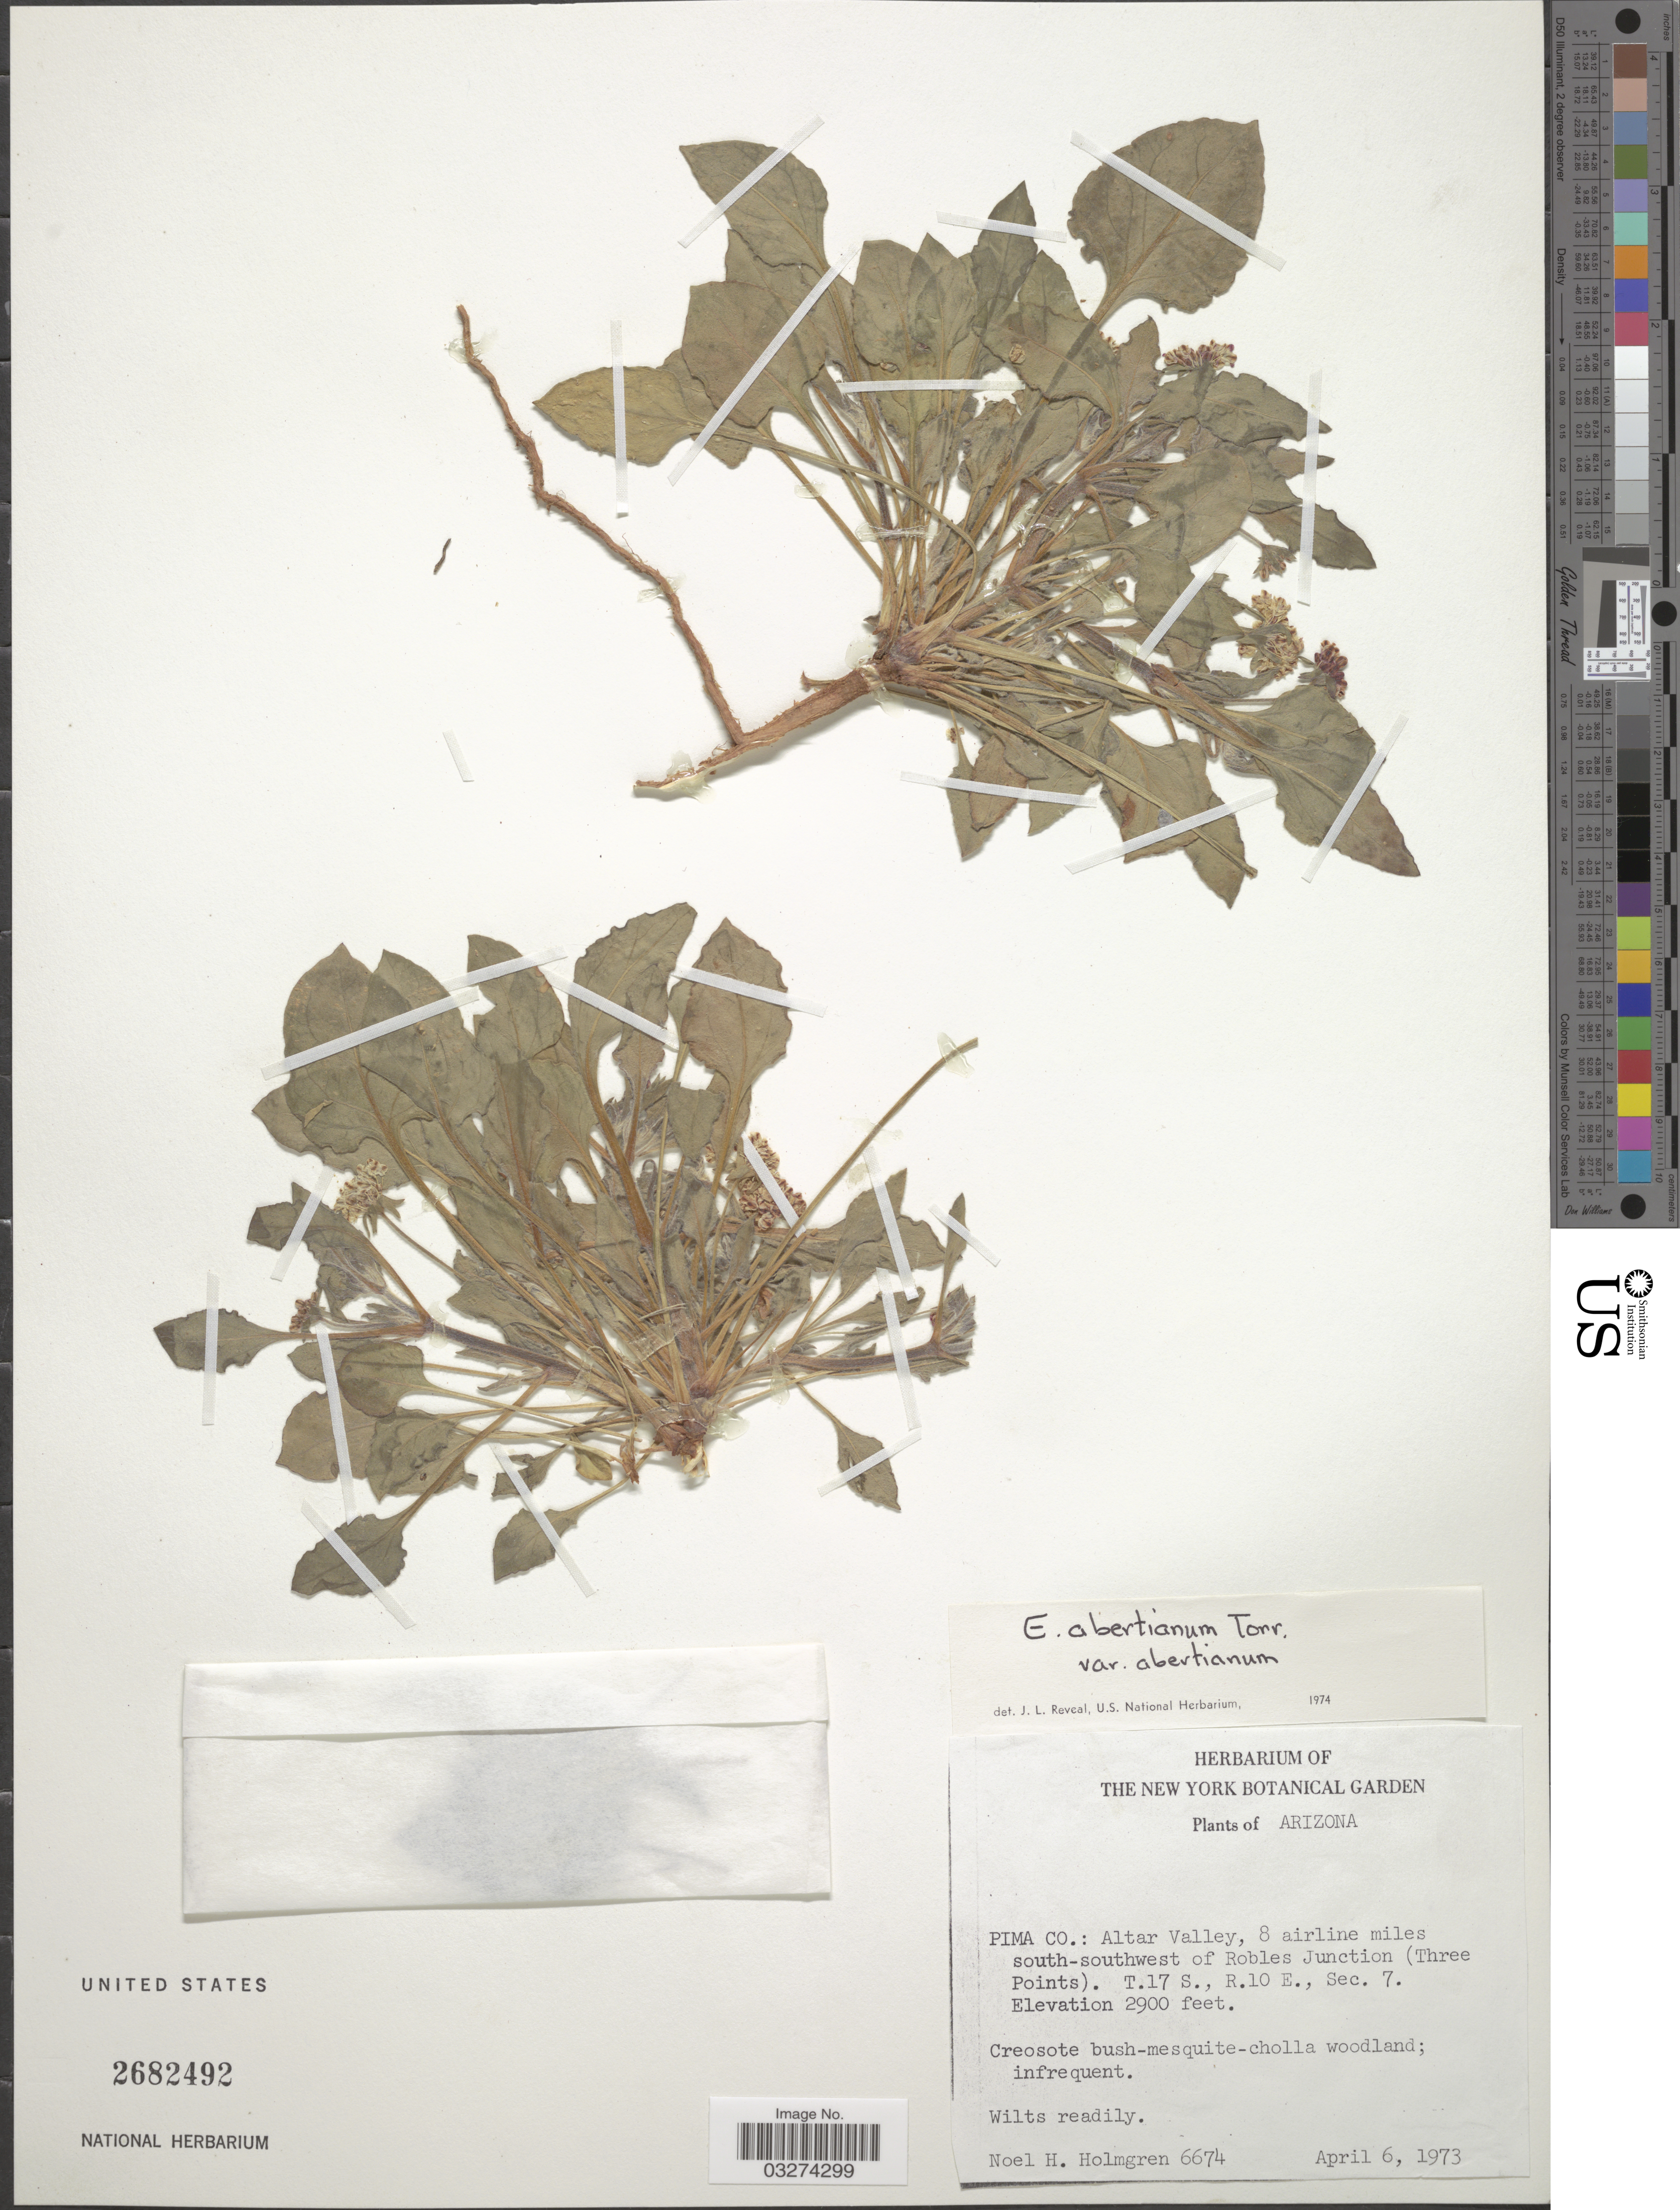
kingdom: Plantae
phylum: Tracheophyta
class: Magnoliopsida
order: Caryophyllales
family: Polygonaceae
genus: Eriogonum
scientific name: Eriogonum abertianum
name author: Torr.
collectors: N. H. Holmgren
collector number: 6674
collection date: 1973-04-06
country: United States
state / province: Arizona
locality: Pima Co.: Altar Valley, 8 airline miles south-southwest of Robles Junction (Three Points). T17S, R10E, Sec. 7.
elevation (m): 884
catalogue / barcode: US 2682492